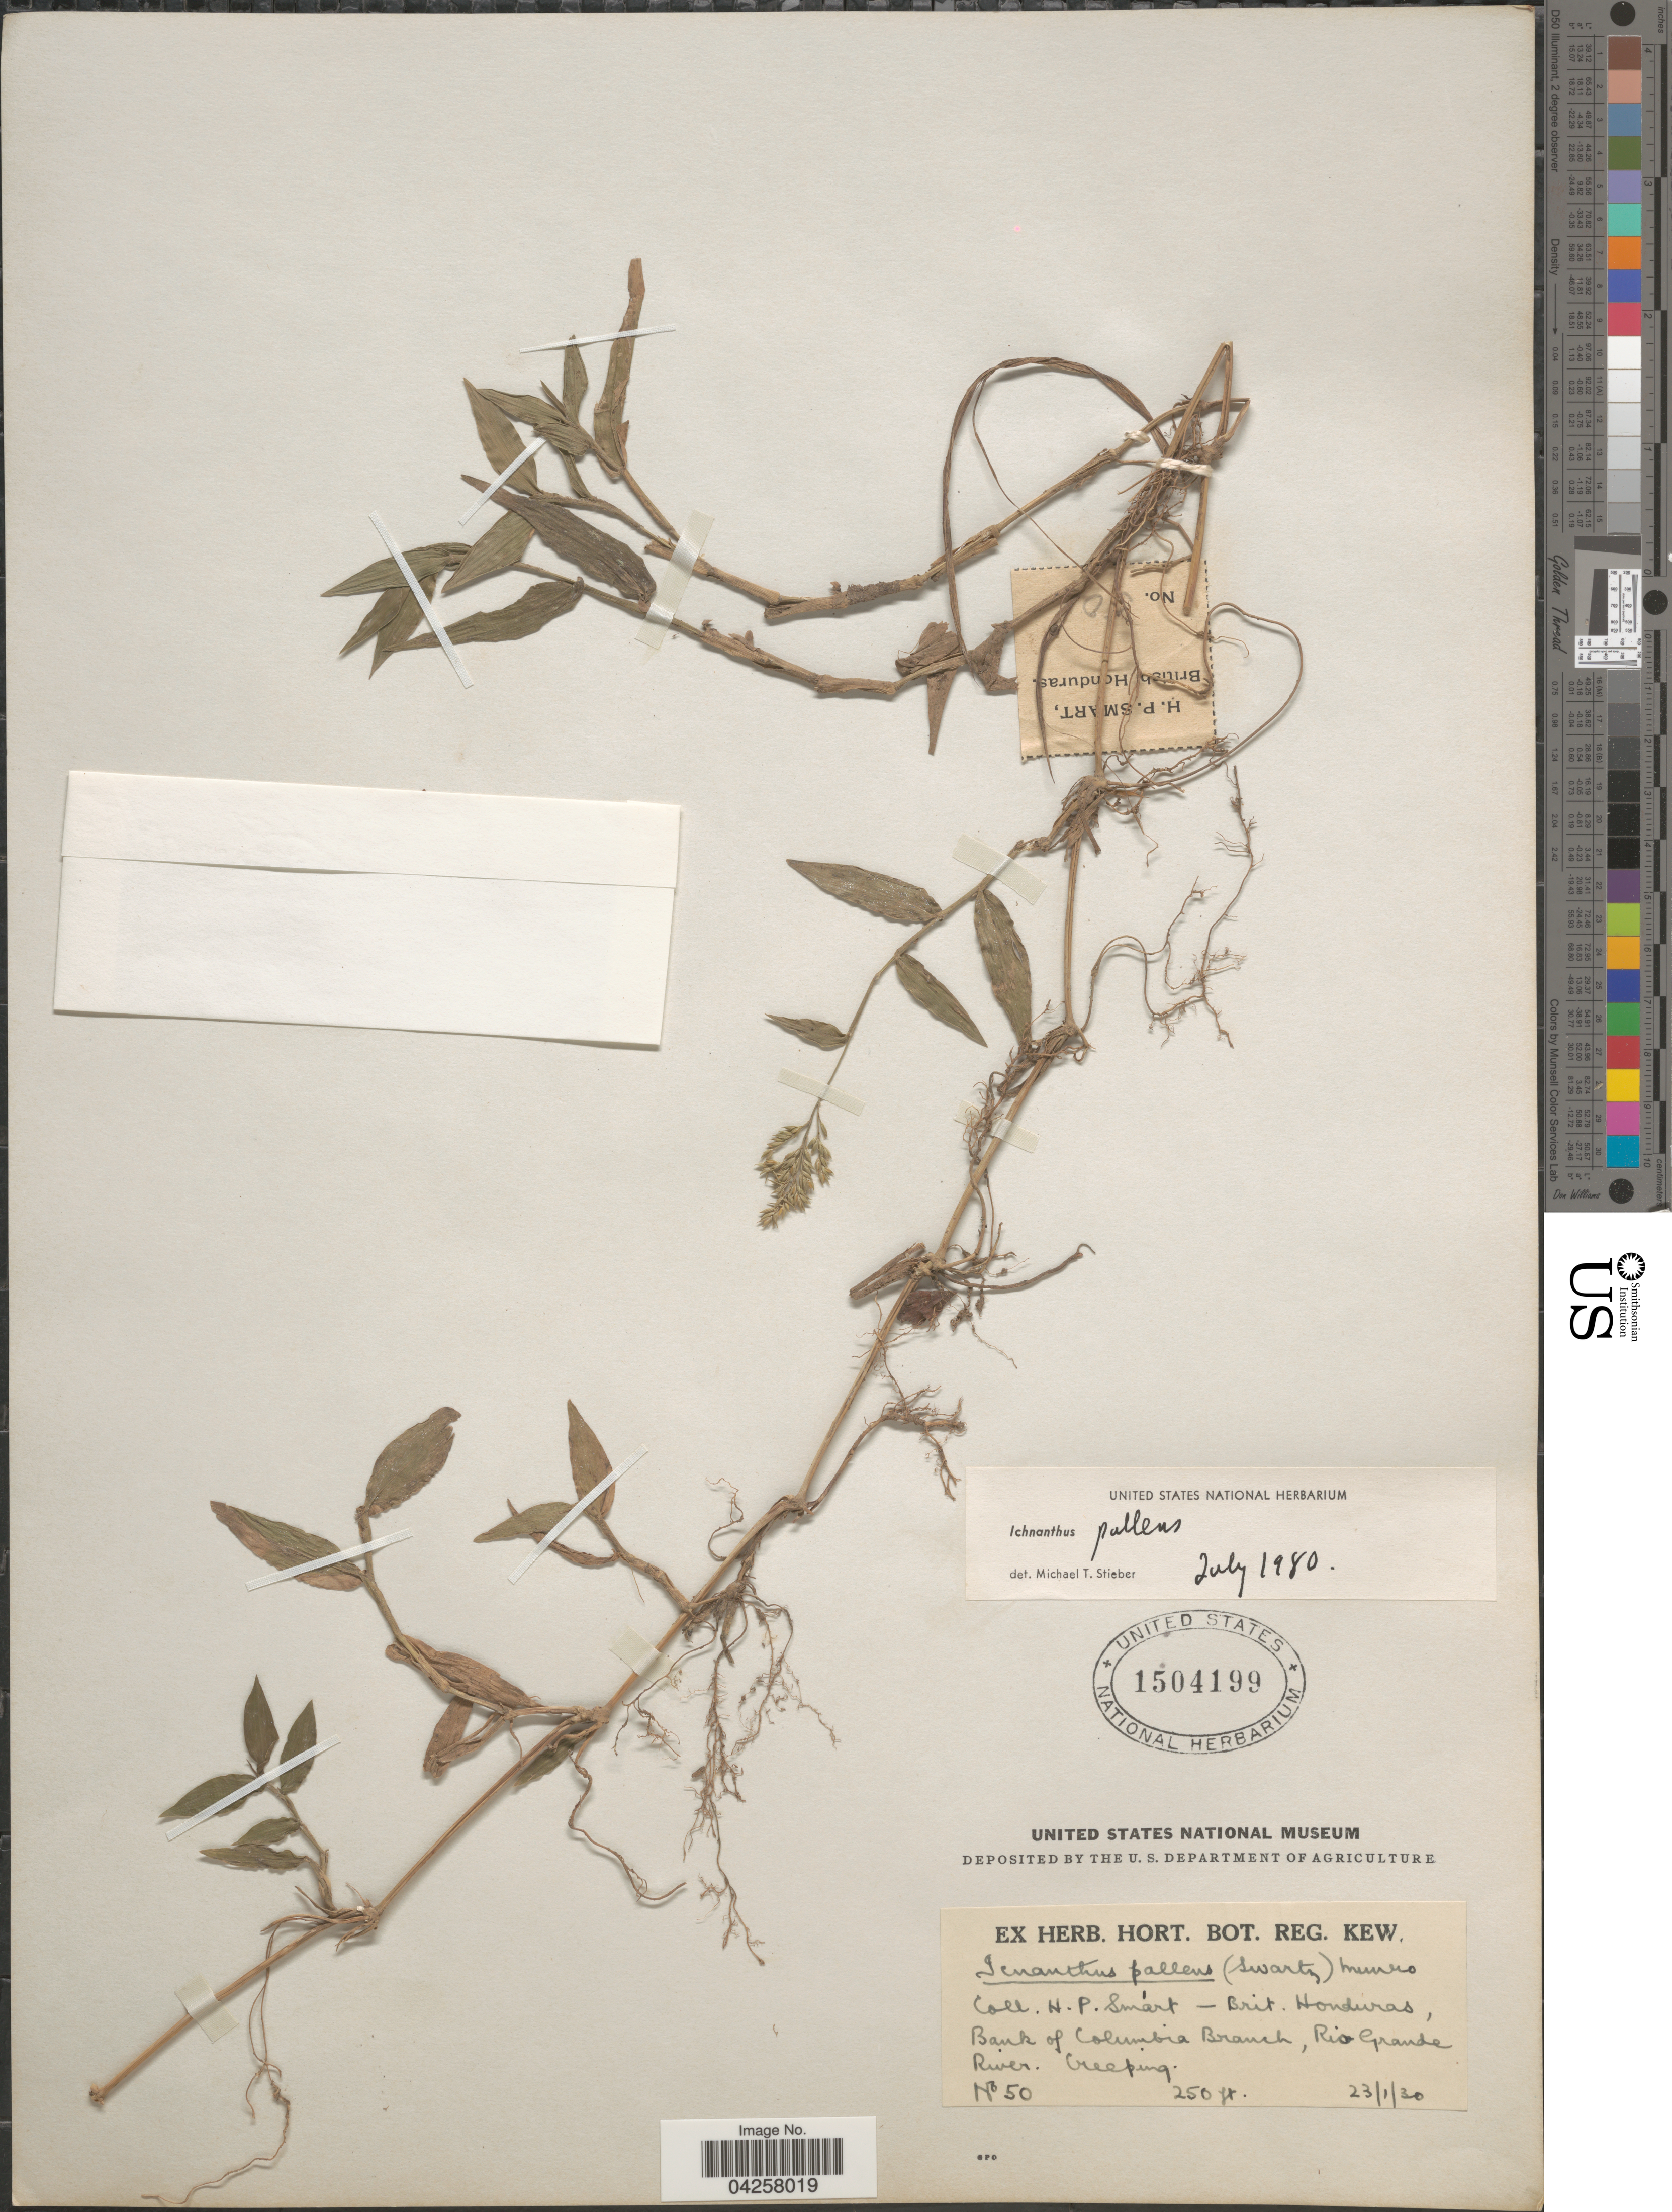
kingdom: Plantae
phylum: Tracheophyta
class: Liliopsida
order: Poales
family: Poaceae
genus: Ichnanthus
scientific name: Ichnanthus pallens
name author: (Sw.) Munro ex Benth.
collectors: H. Smart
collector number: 50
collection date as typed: Transcribed d/m/y: 23/1/30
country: Belize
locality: Brit. Honduras, Bank of Columbia Branch, Rio Grande River.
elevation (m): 76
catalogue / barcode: US 1504199